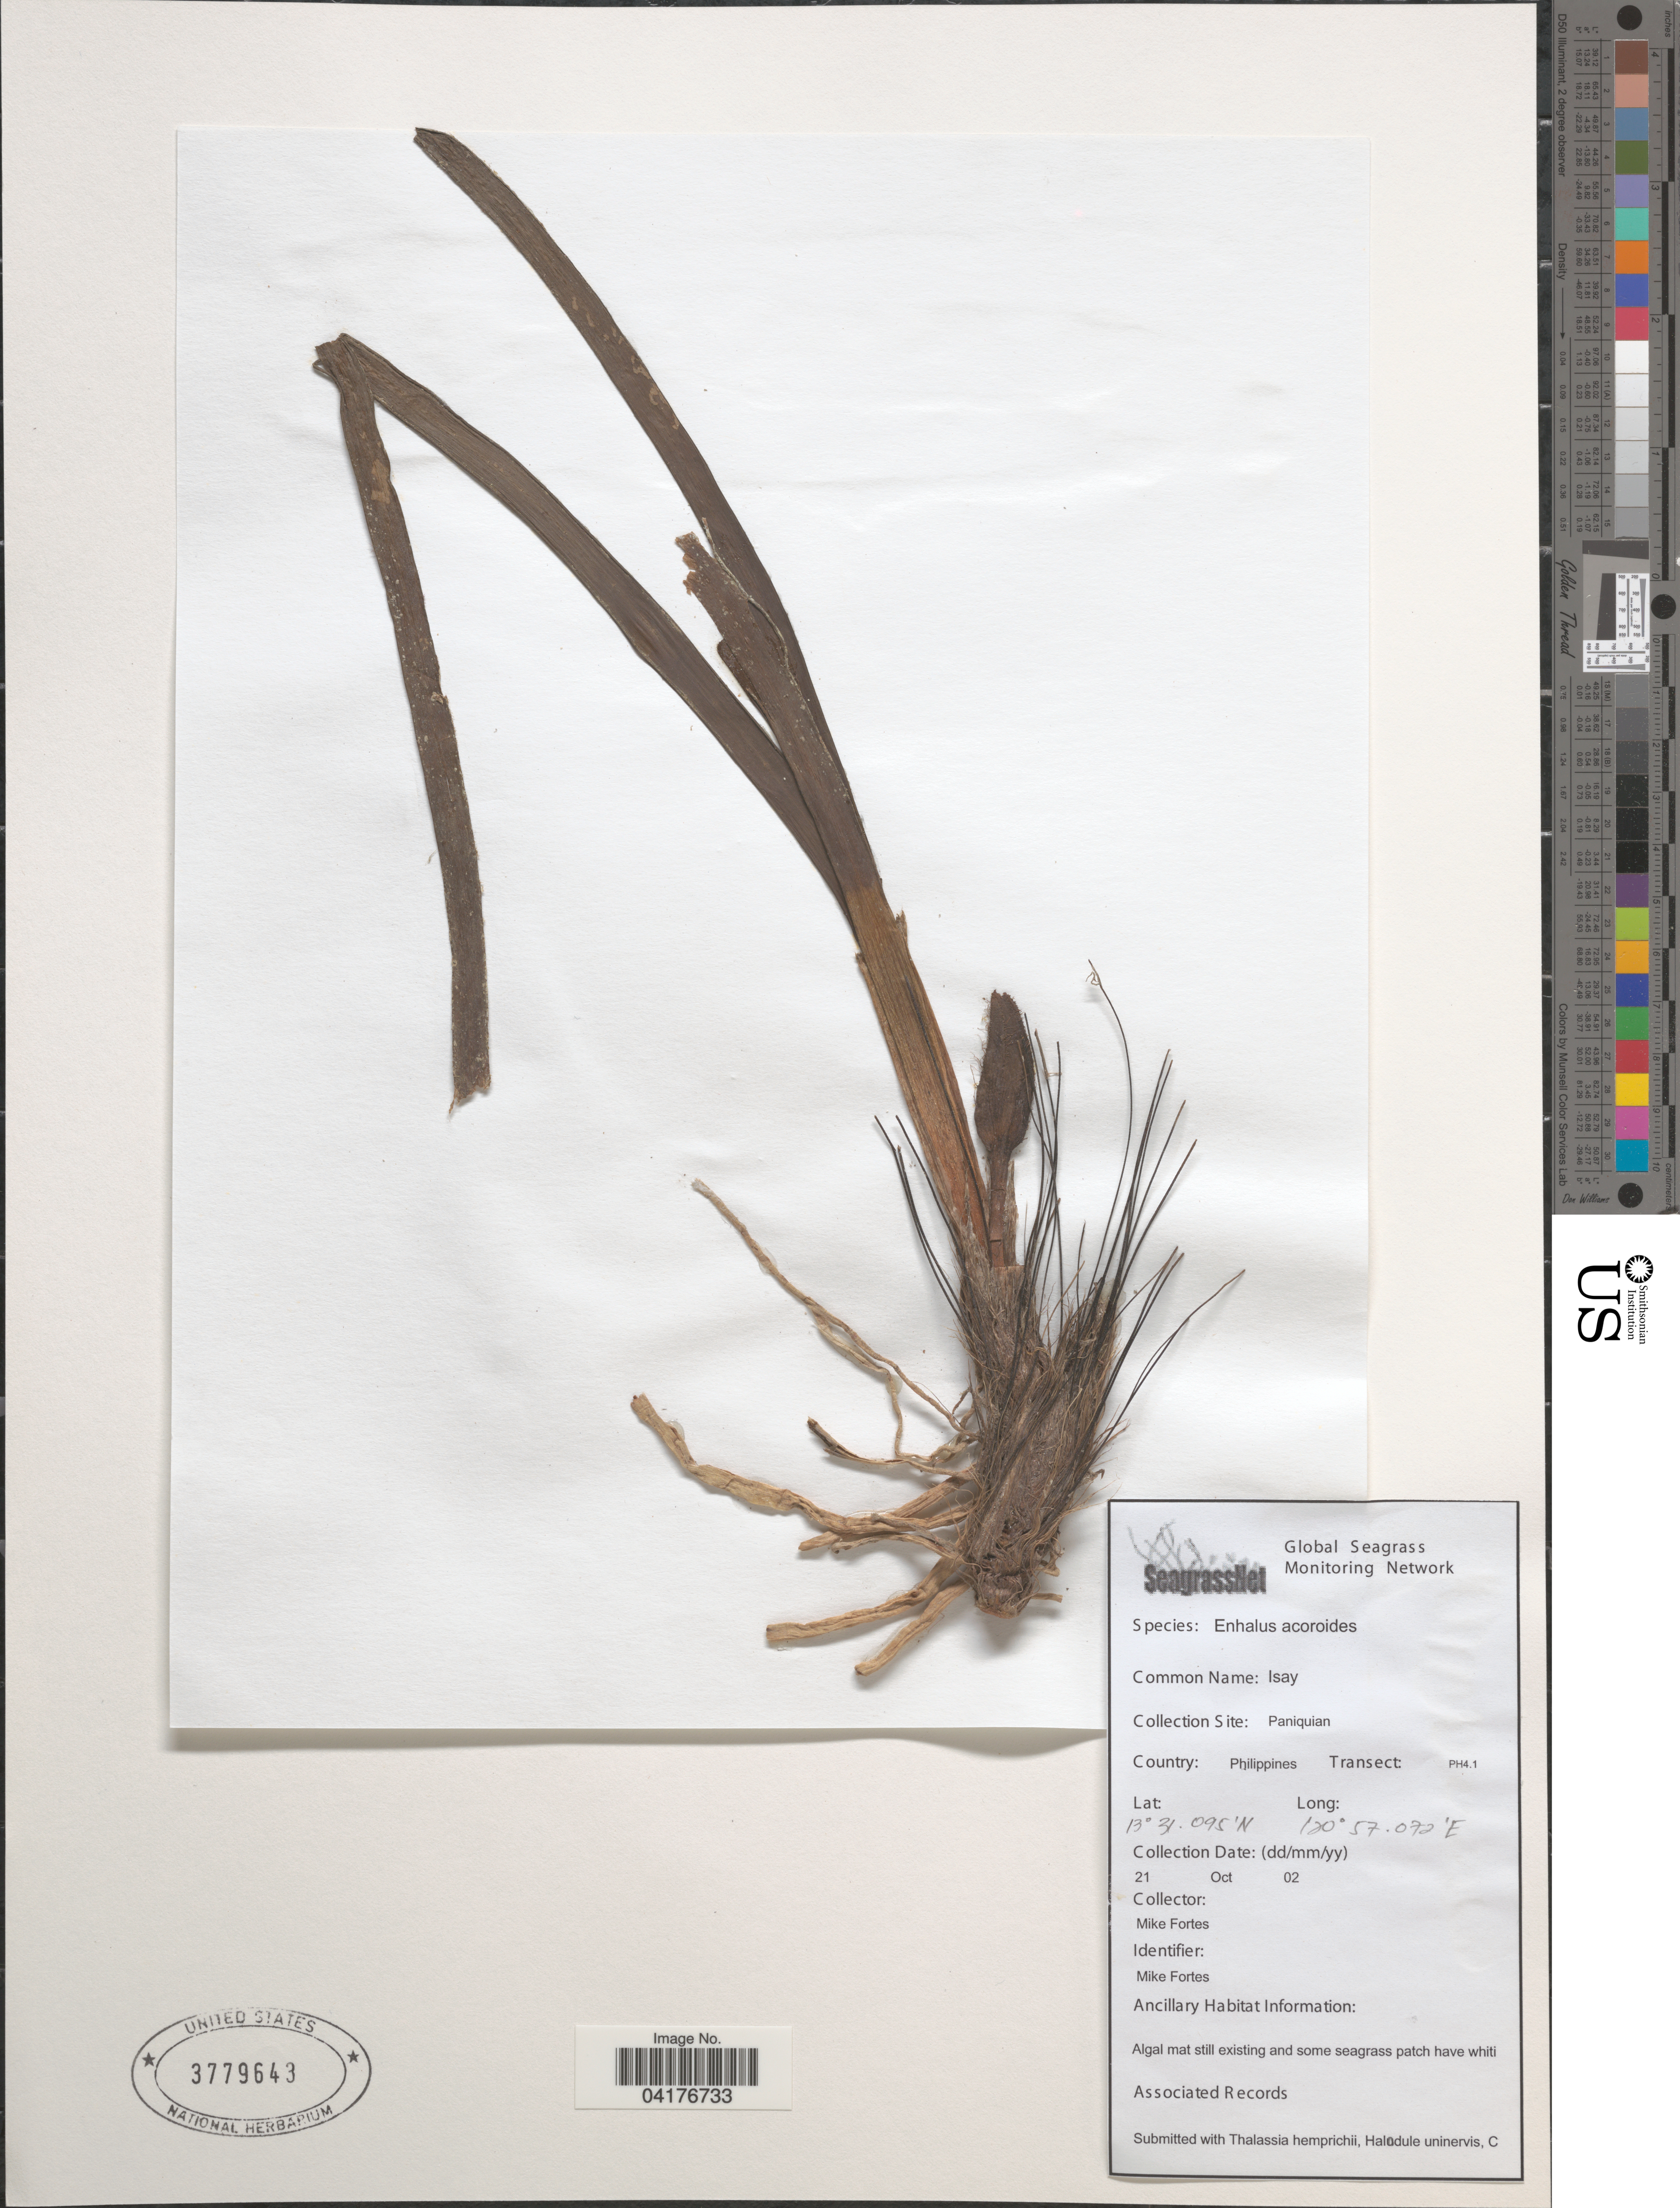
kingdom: Plantae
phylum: Tracheophyta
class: Liliopsida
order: Alismatales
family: Hydrocharitaceae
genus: Enhalus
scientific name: Enhalus acoroides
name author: (L. f.) Royle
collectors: M. Fortes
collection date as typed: Transcribed d/m/y: 21/10/2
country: Philippines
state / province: Mimaropa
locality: Paniquian. Transect: PH4.1.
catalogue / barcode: US 3779643